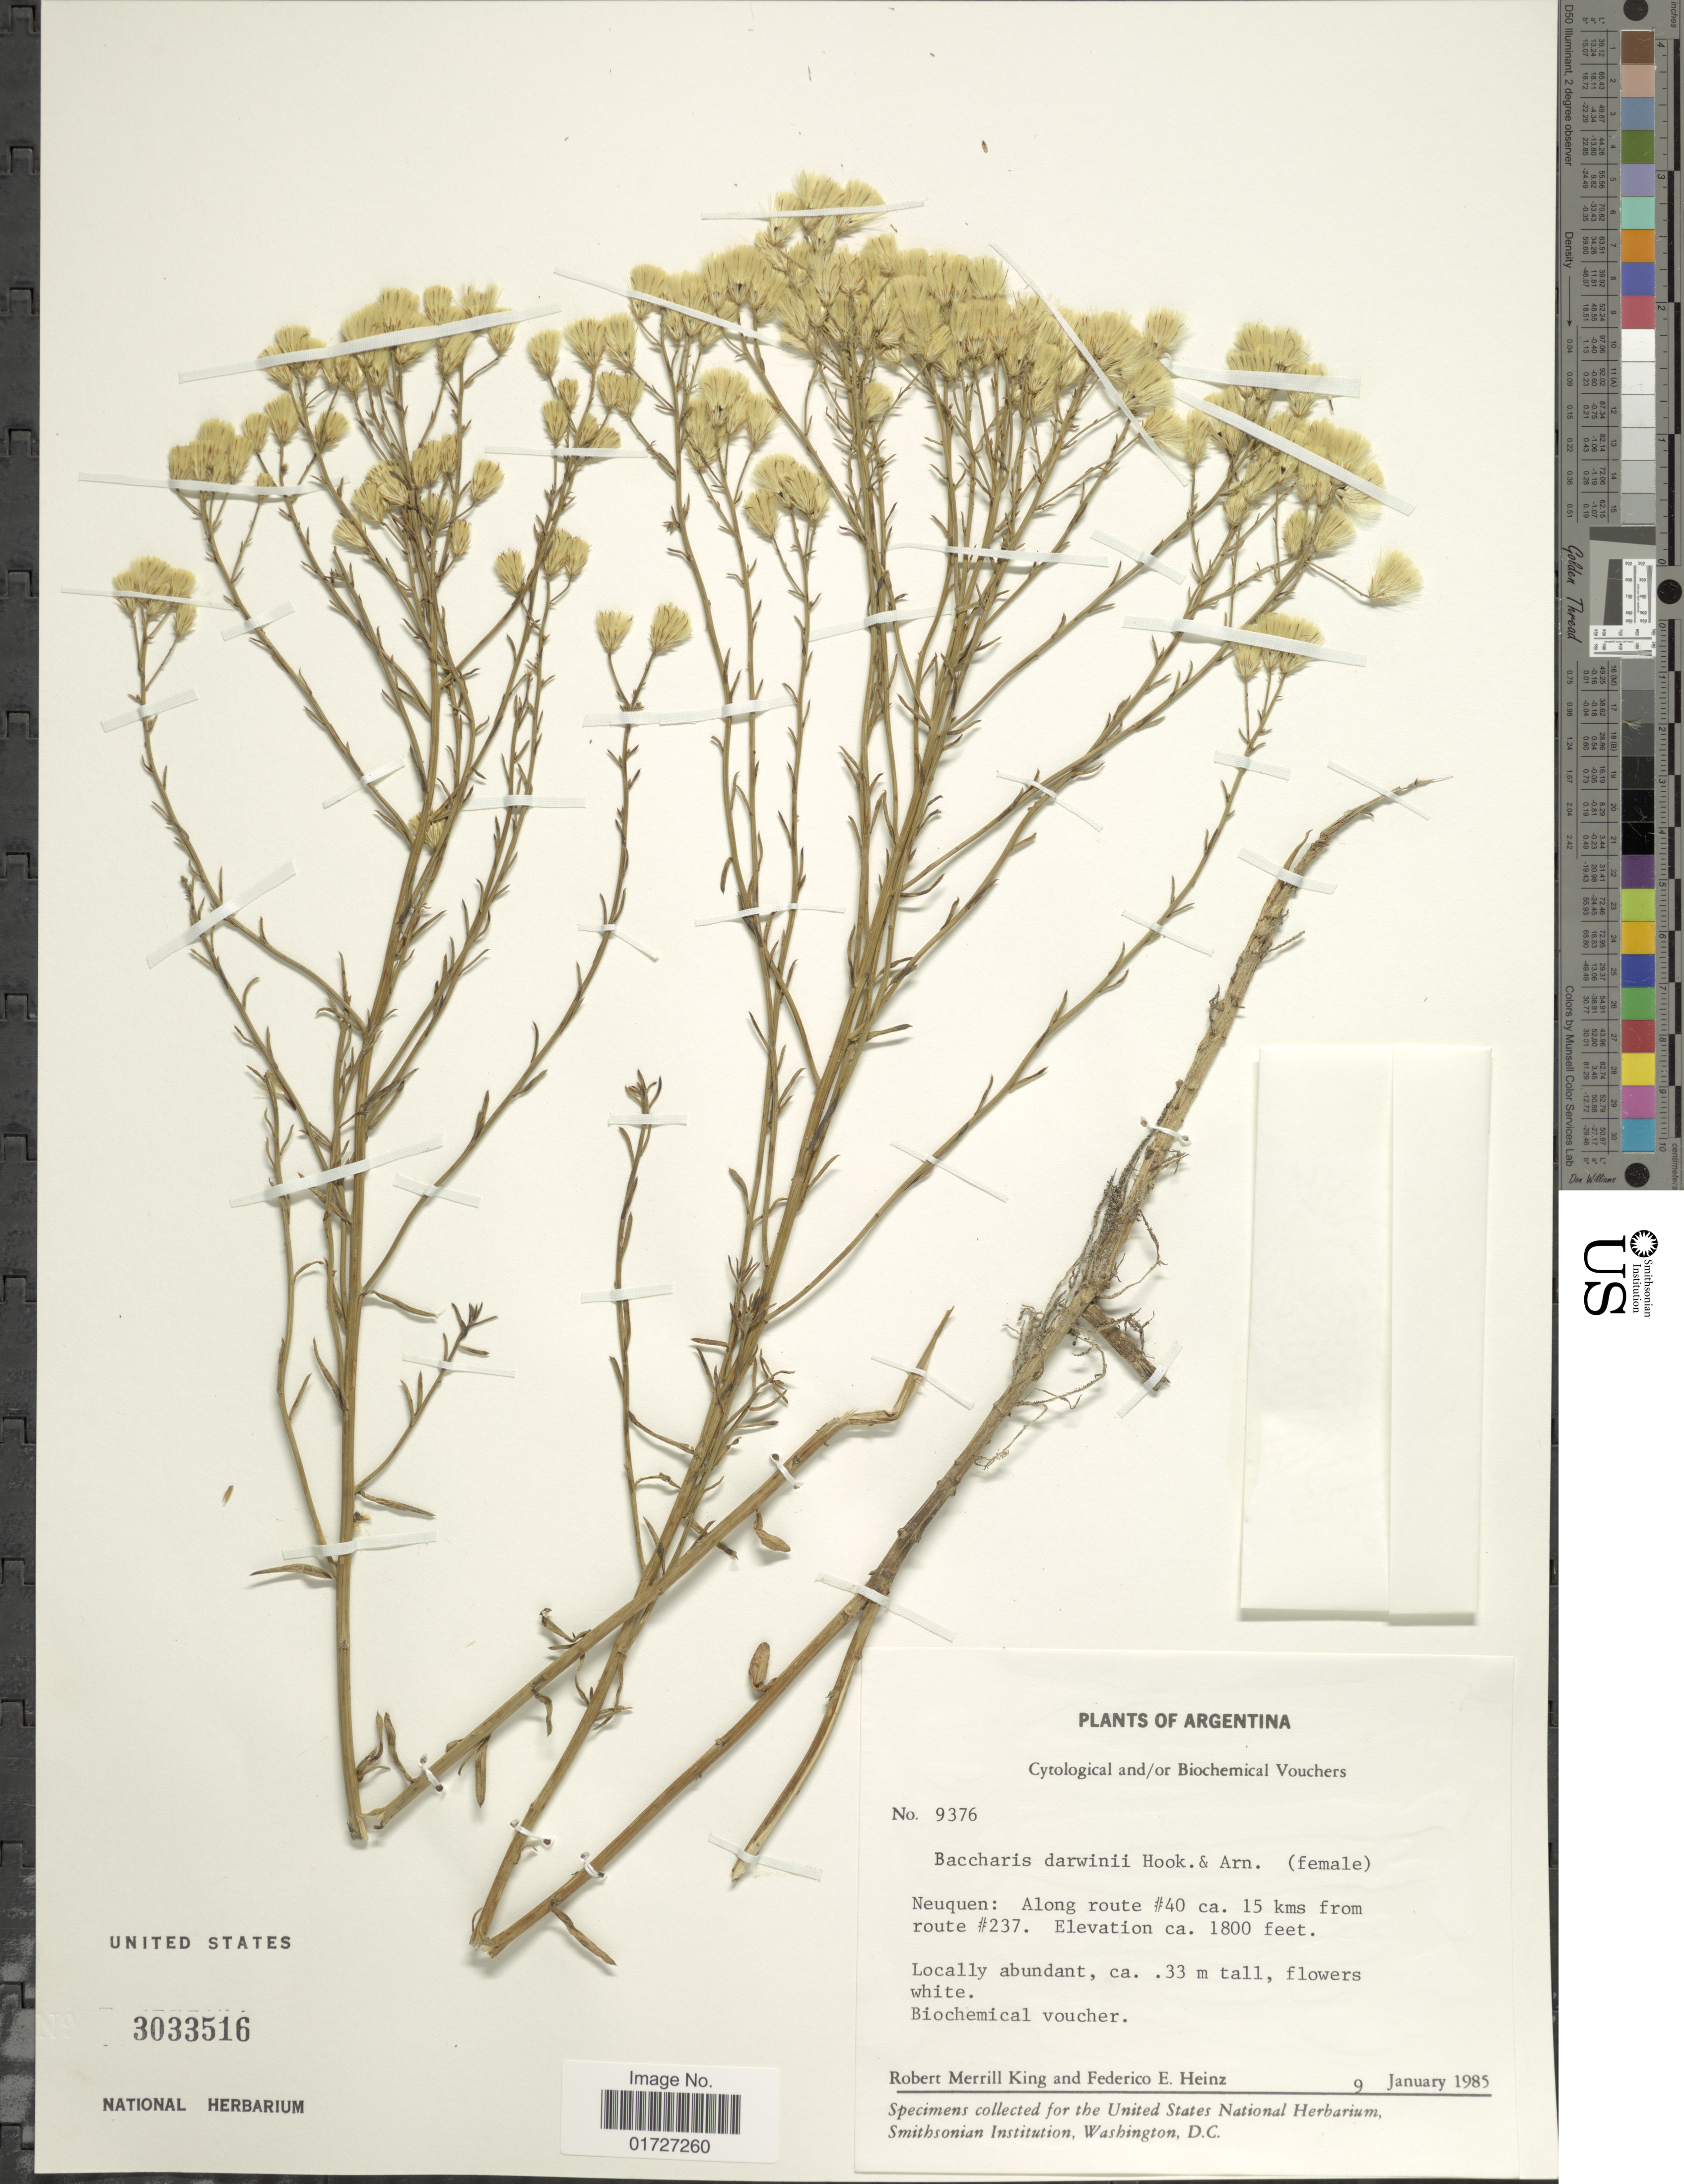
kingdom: Plantae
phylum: Tracheophyta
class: Magnoliopsida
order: Asterales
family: Asteraceae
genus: Baccharis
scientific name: Baccharis darwinii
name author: Hook. & Arn.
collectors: R. M. King & F. Heinz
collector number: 9376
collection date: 1985-01-09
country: Argentina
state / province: Neuquen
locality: Along route #40 ca 15 kms from route #237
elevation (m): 549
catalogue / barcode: US 3033516